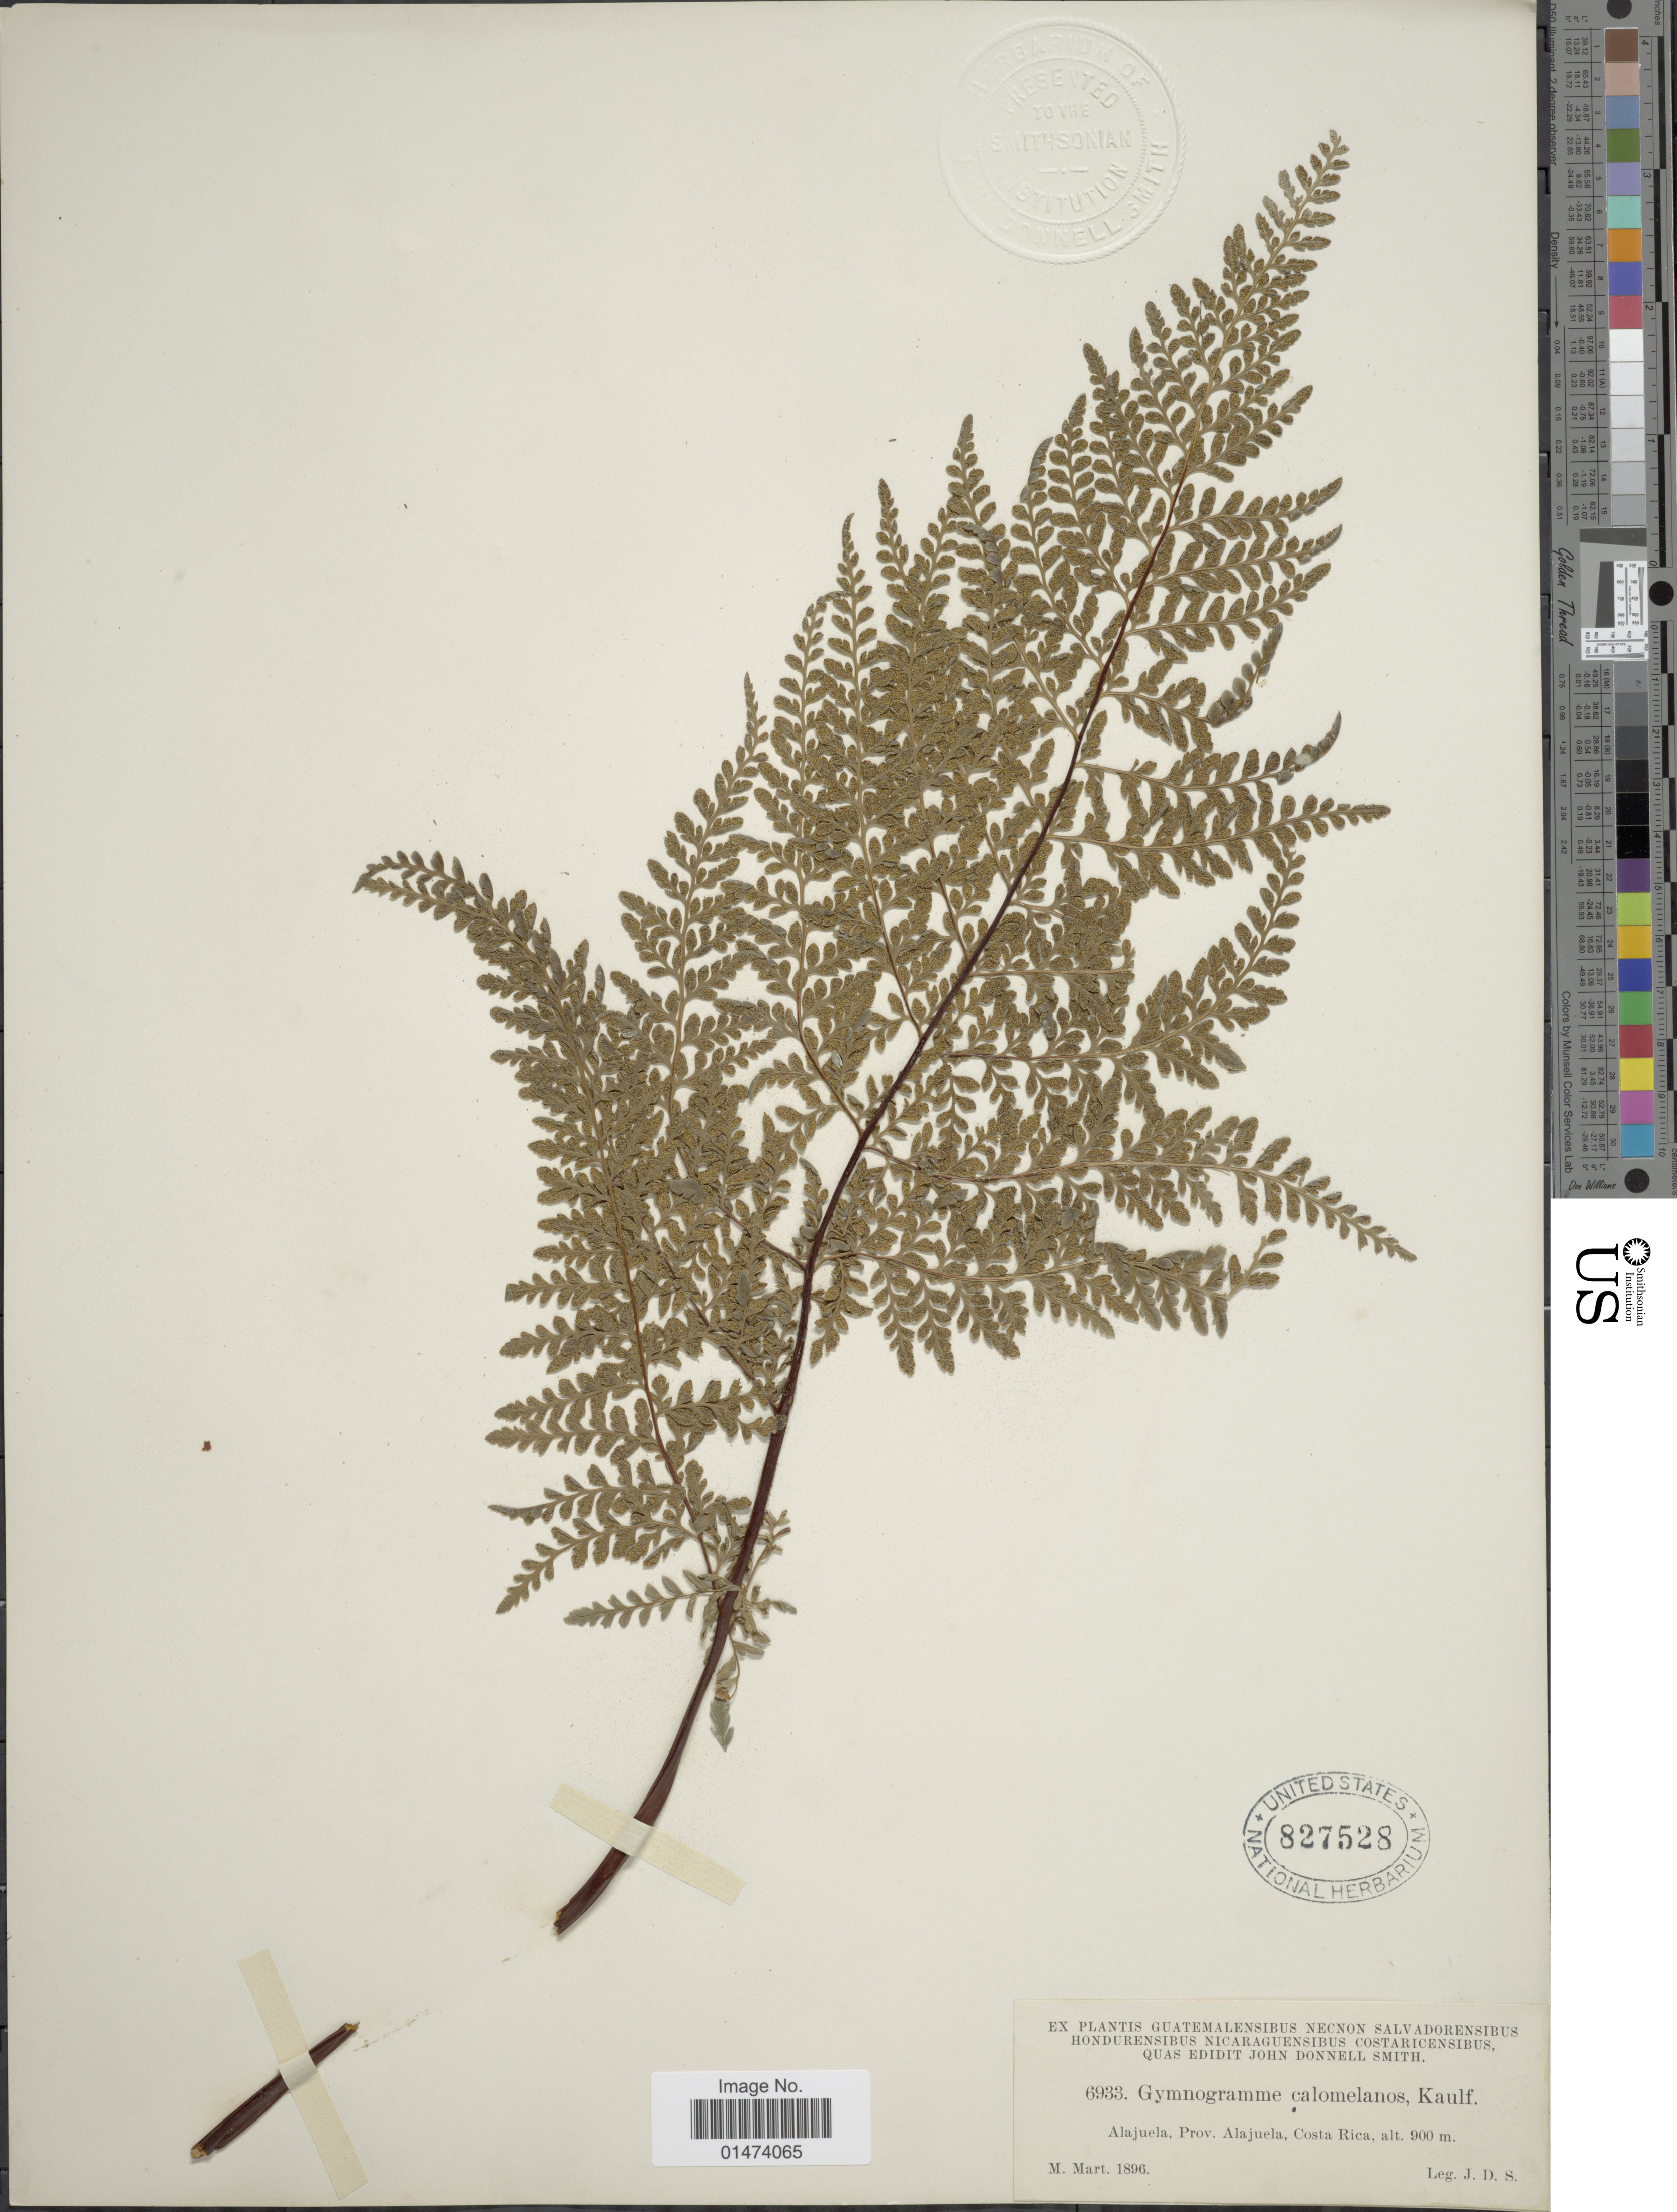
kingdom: Plantae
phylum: Tracheophyta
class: Polypodiopsida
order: Polypodiales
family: Pteridaceae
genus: Pityrogramma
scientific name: Pityrogramma dealbata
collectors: J. Donnell Smith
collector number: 6933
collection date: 1896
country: Costa Rica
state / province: Alajuela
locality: Alajuela, prov. Alajuela, Costa Rica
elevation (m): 900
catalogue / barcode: US 827528